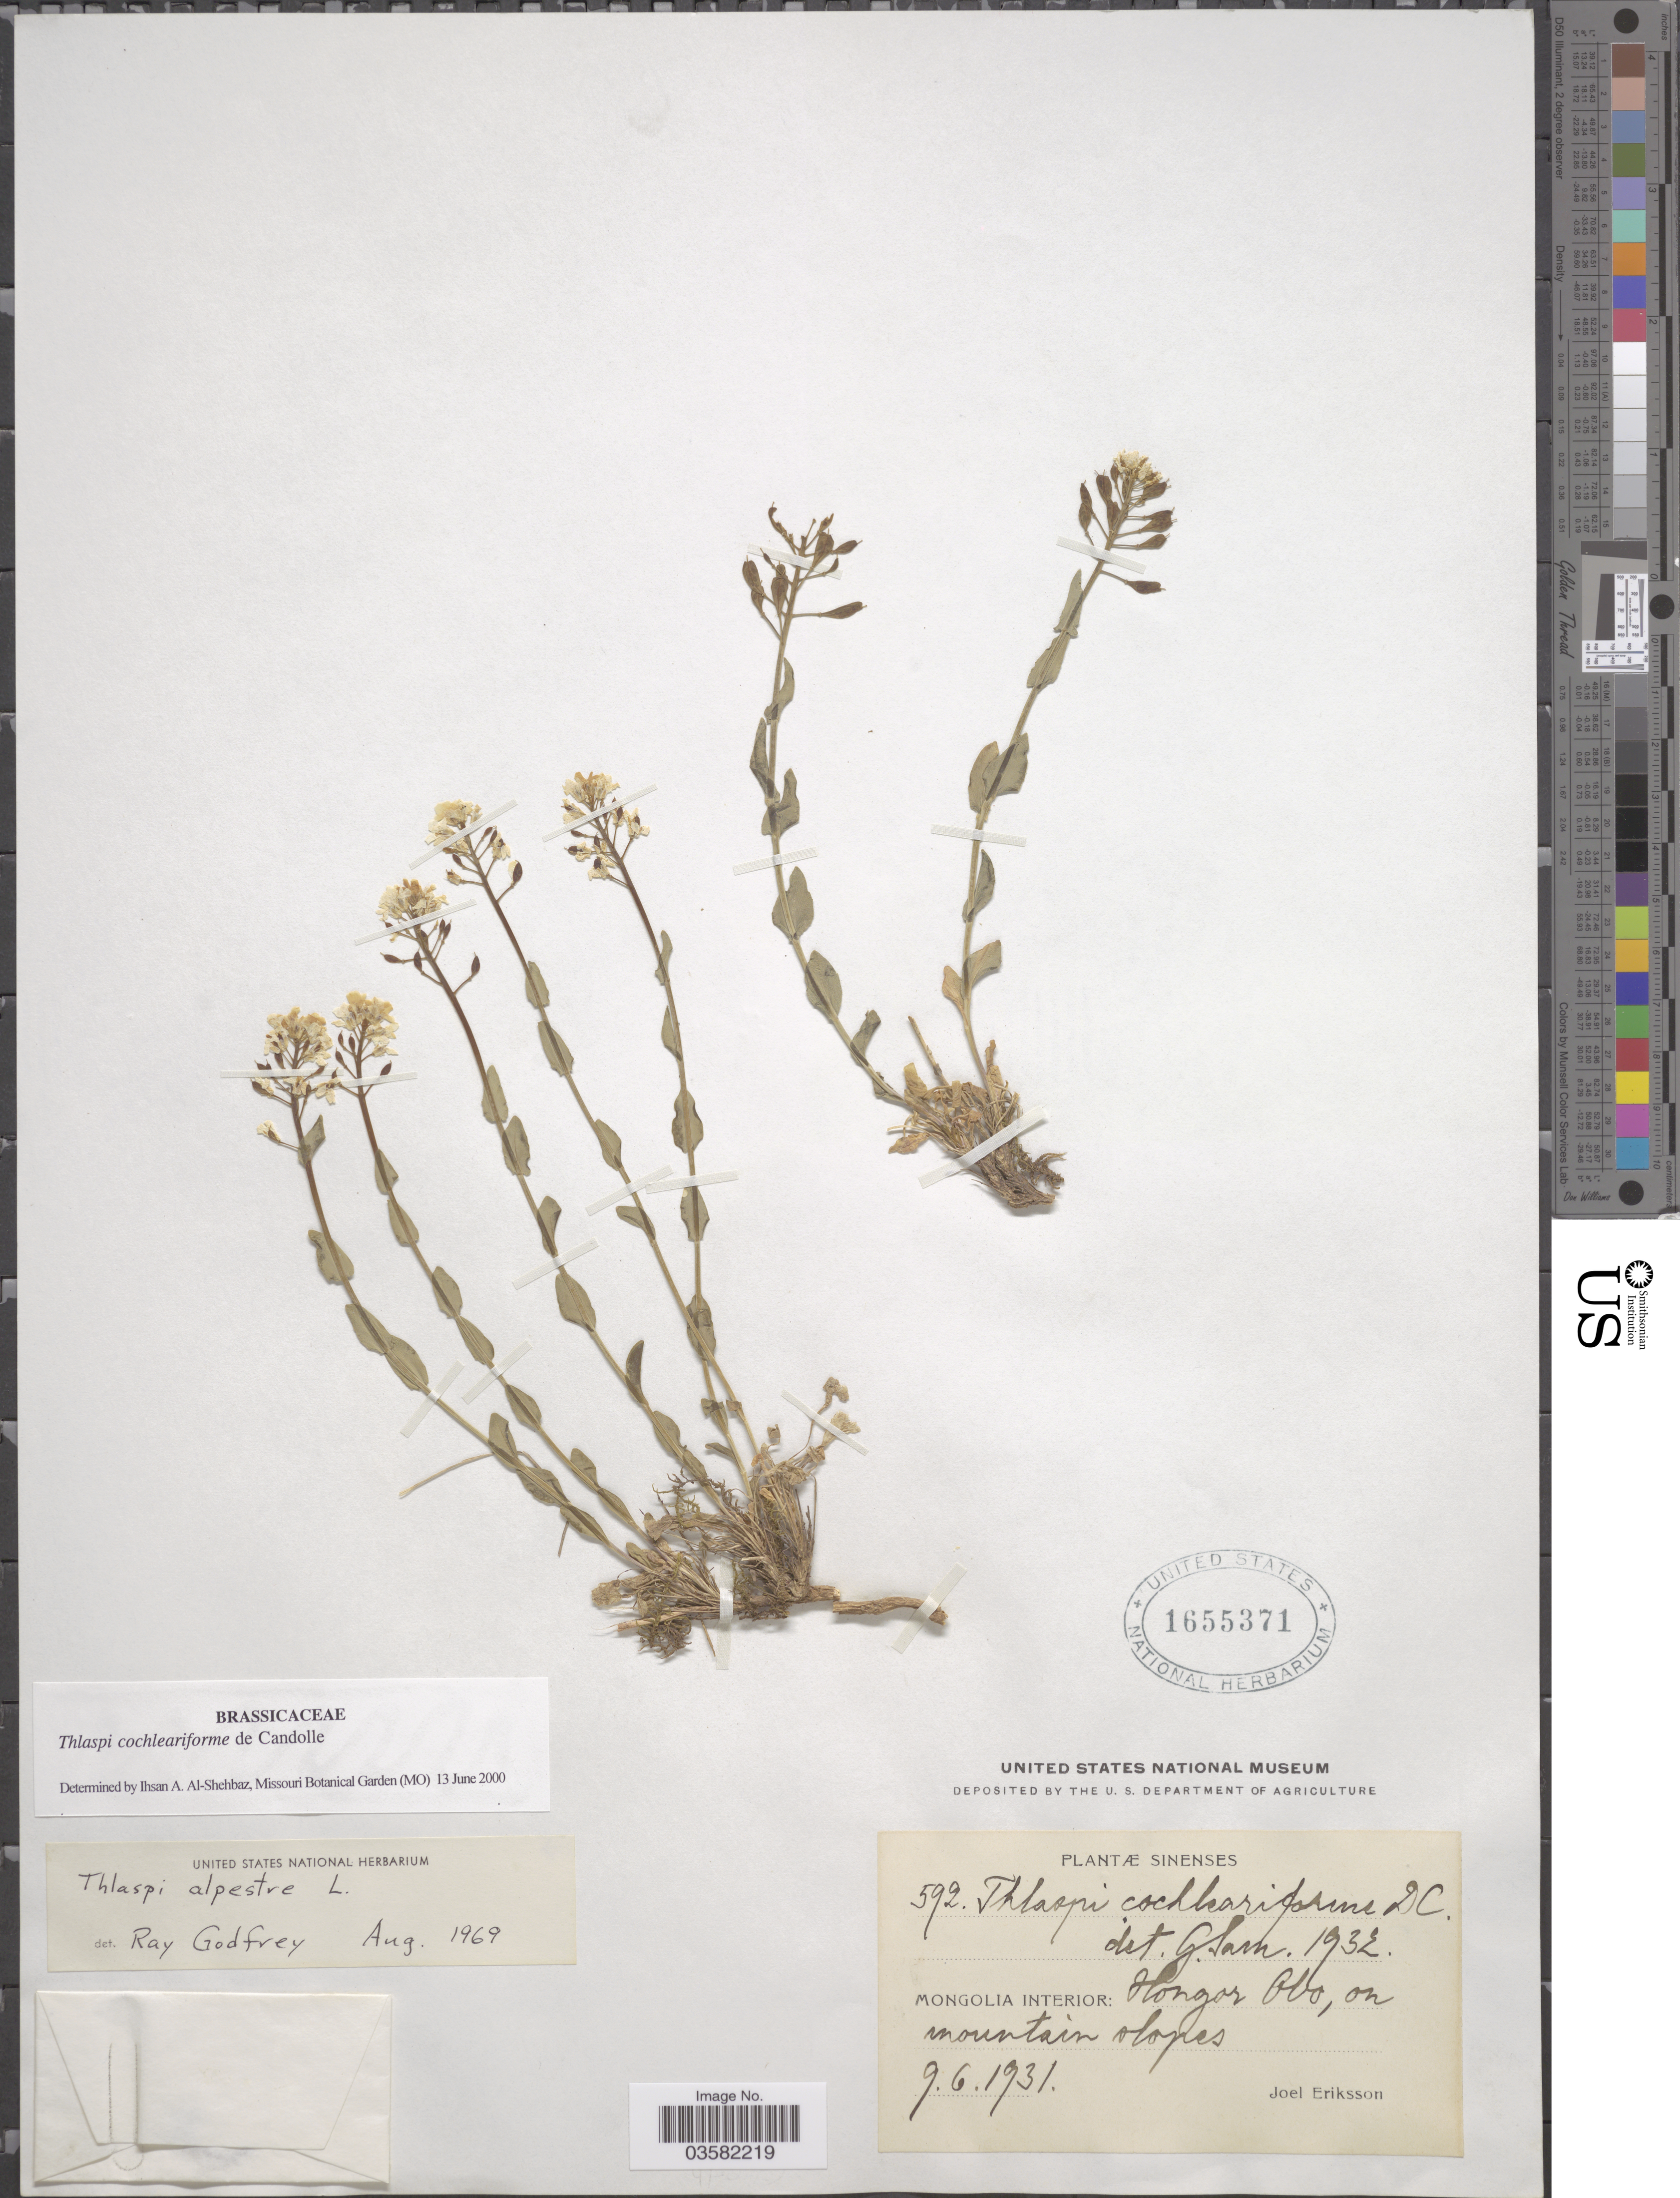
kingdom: Plantae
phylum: Tracheophyta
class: Magnoliopsida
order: Brassicales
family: Brassicaceae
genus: Thlaspi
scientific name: Thlaspi cochleariforme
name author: DC.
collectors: J. Eriksson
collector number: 592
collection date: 1931-06-09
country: Mongolia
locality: Sinenses. Mongolia Interior: Hongor Obo, on mountain slopes.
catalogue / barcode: US 1655371